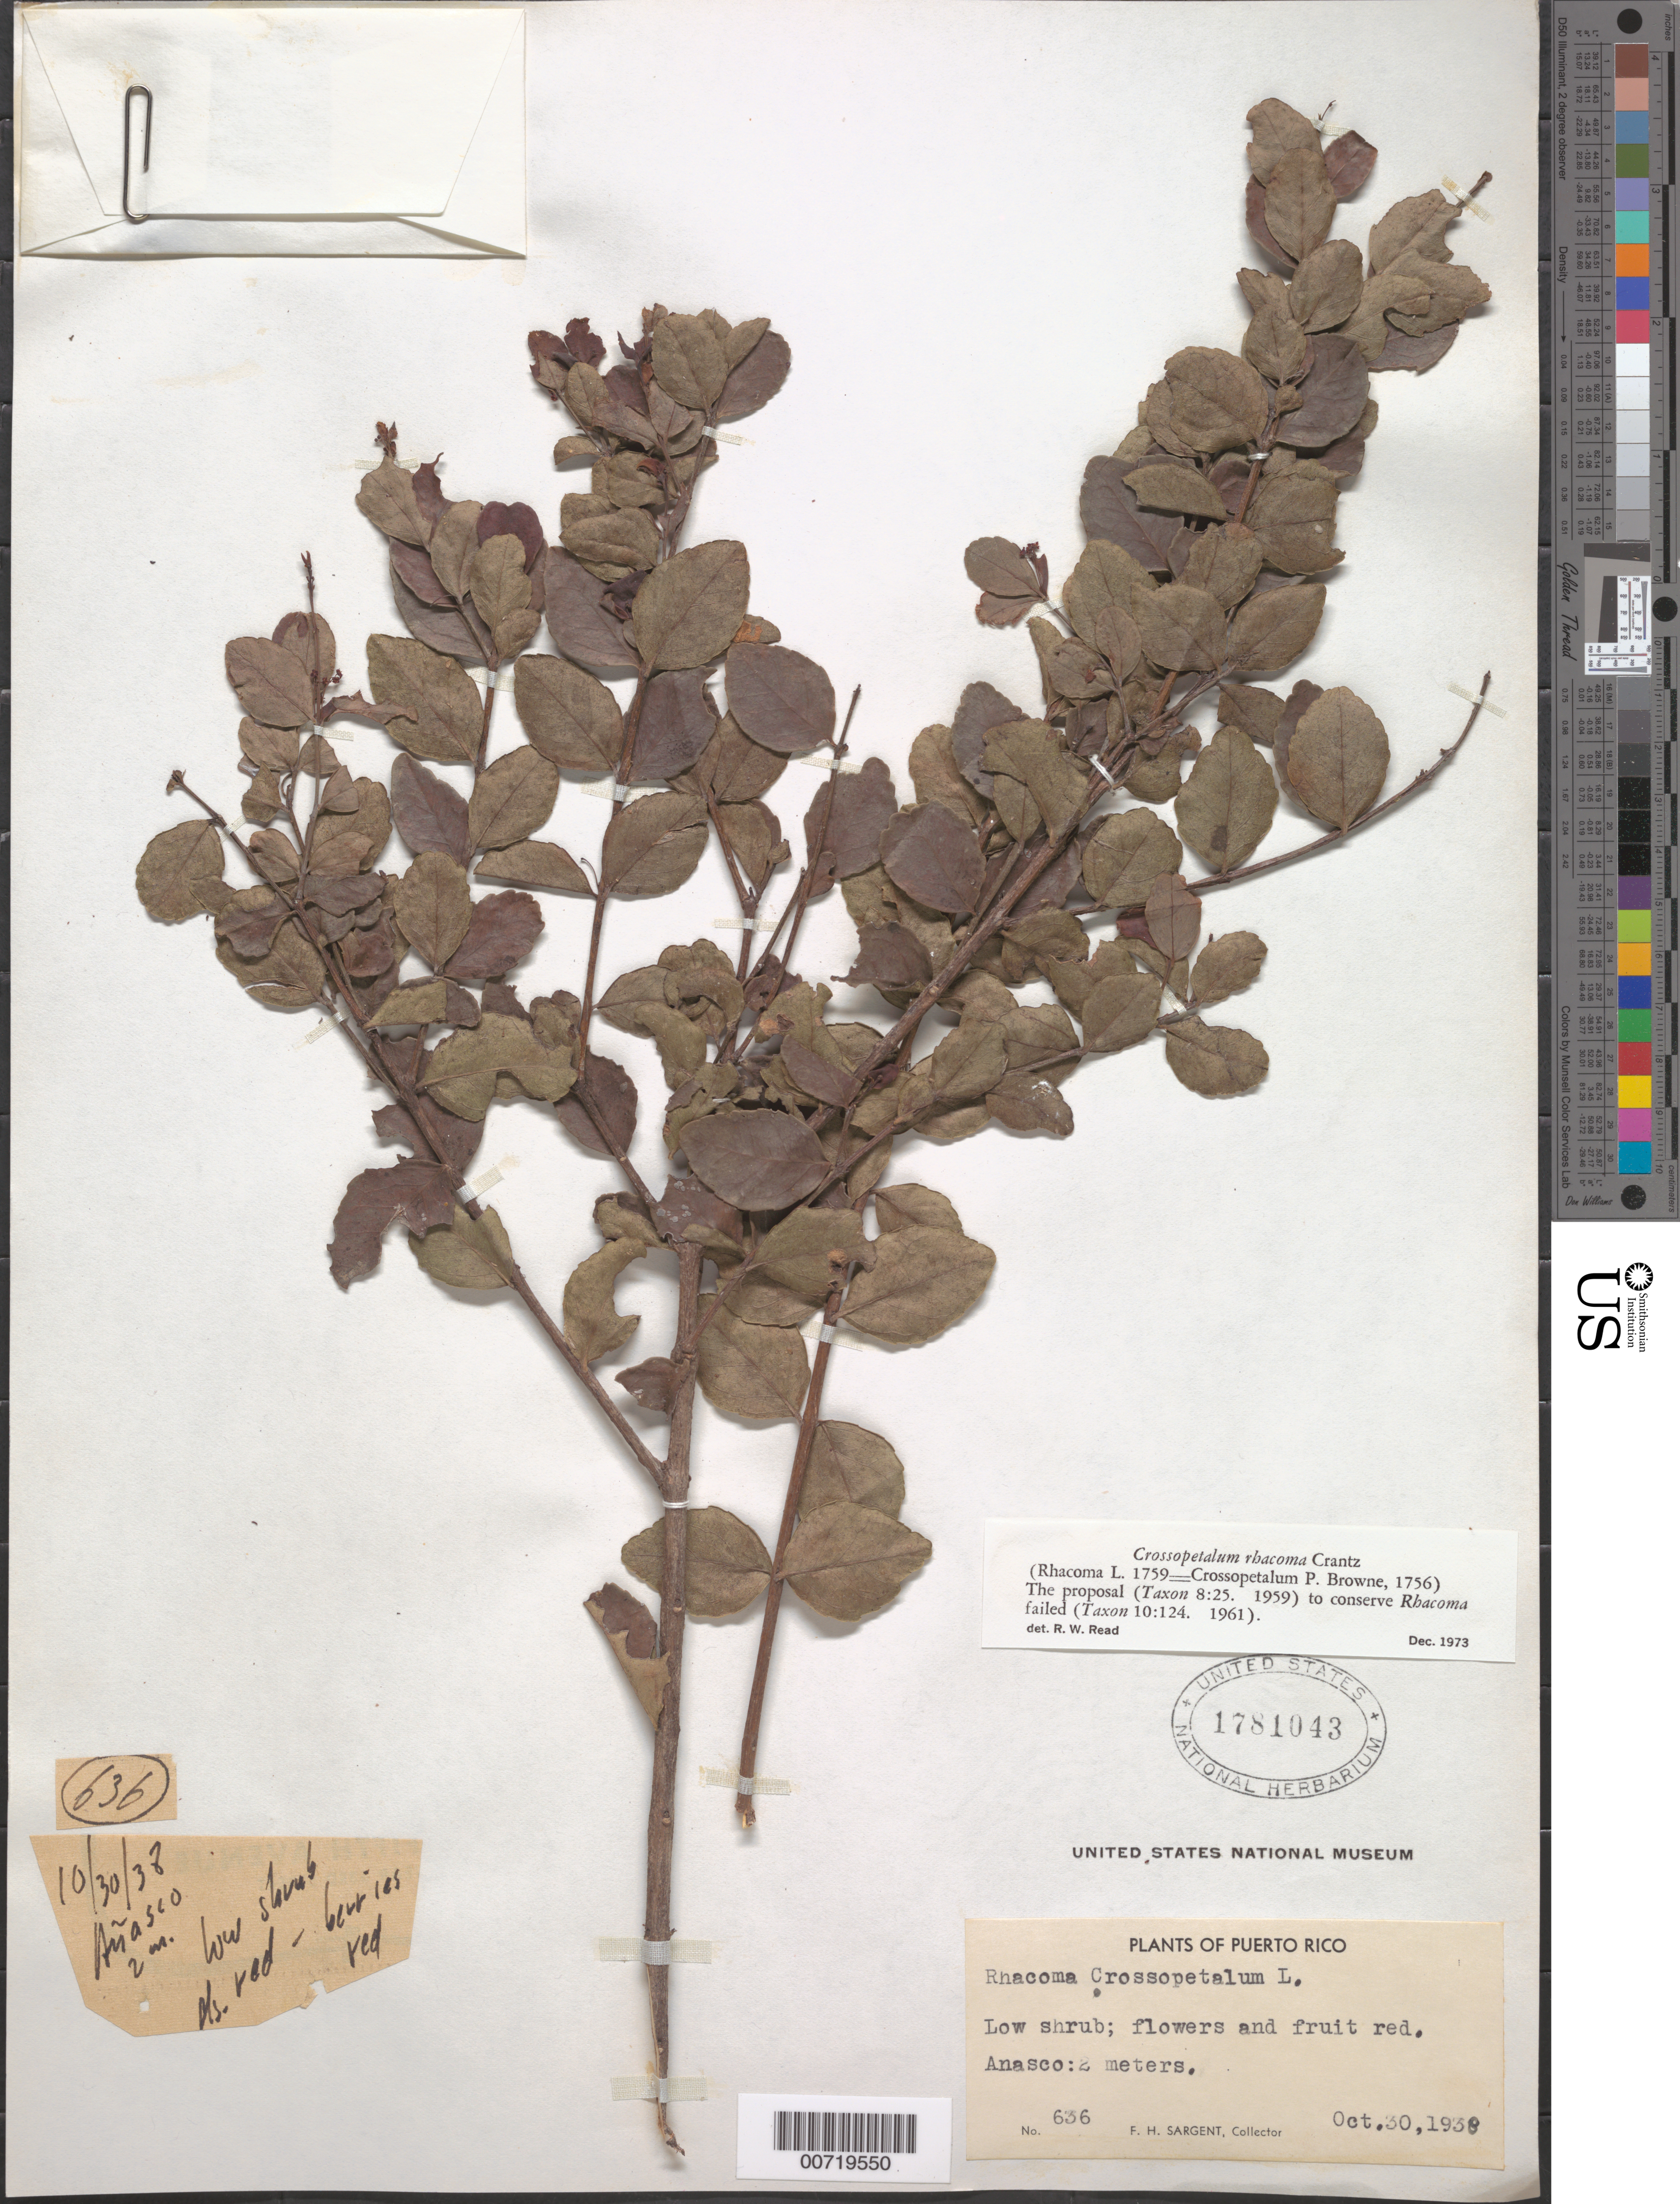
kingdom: Plantae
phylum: Tracheophyta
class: Magnoliopsida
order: Celastrales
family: Celastraceae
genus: Crossopetalum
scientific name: Crossopetalum rhacoma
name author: Crantz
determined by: Read, Robert W., (US), NMNH (UNITED STATES)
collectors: F. H. Sargent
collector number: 636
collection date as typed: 30 Oct 1938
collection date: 1938-10-30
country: Puerto Rico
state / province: Añasco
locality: Añasco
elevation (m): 2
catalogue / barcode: US 1781043